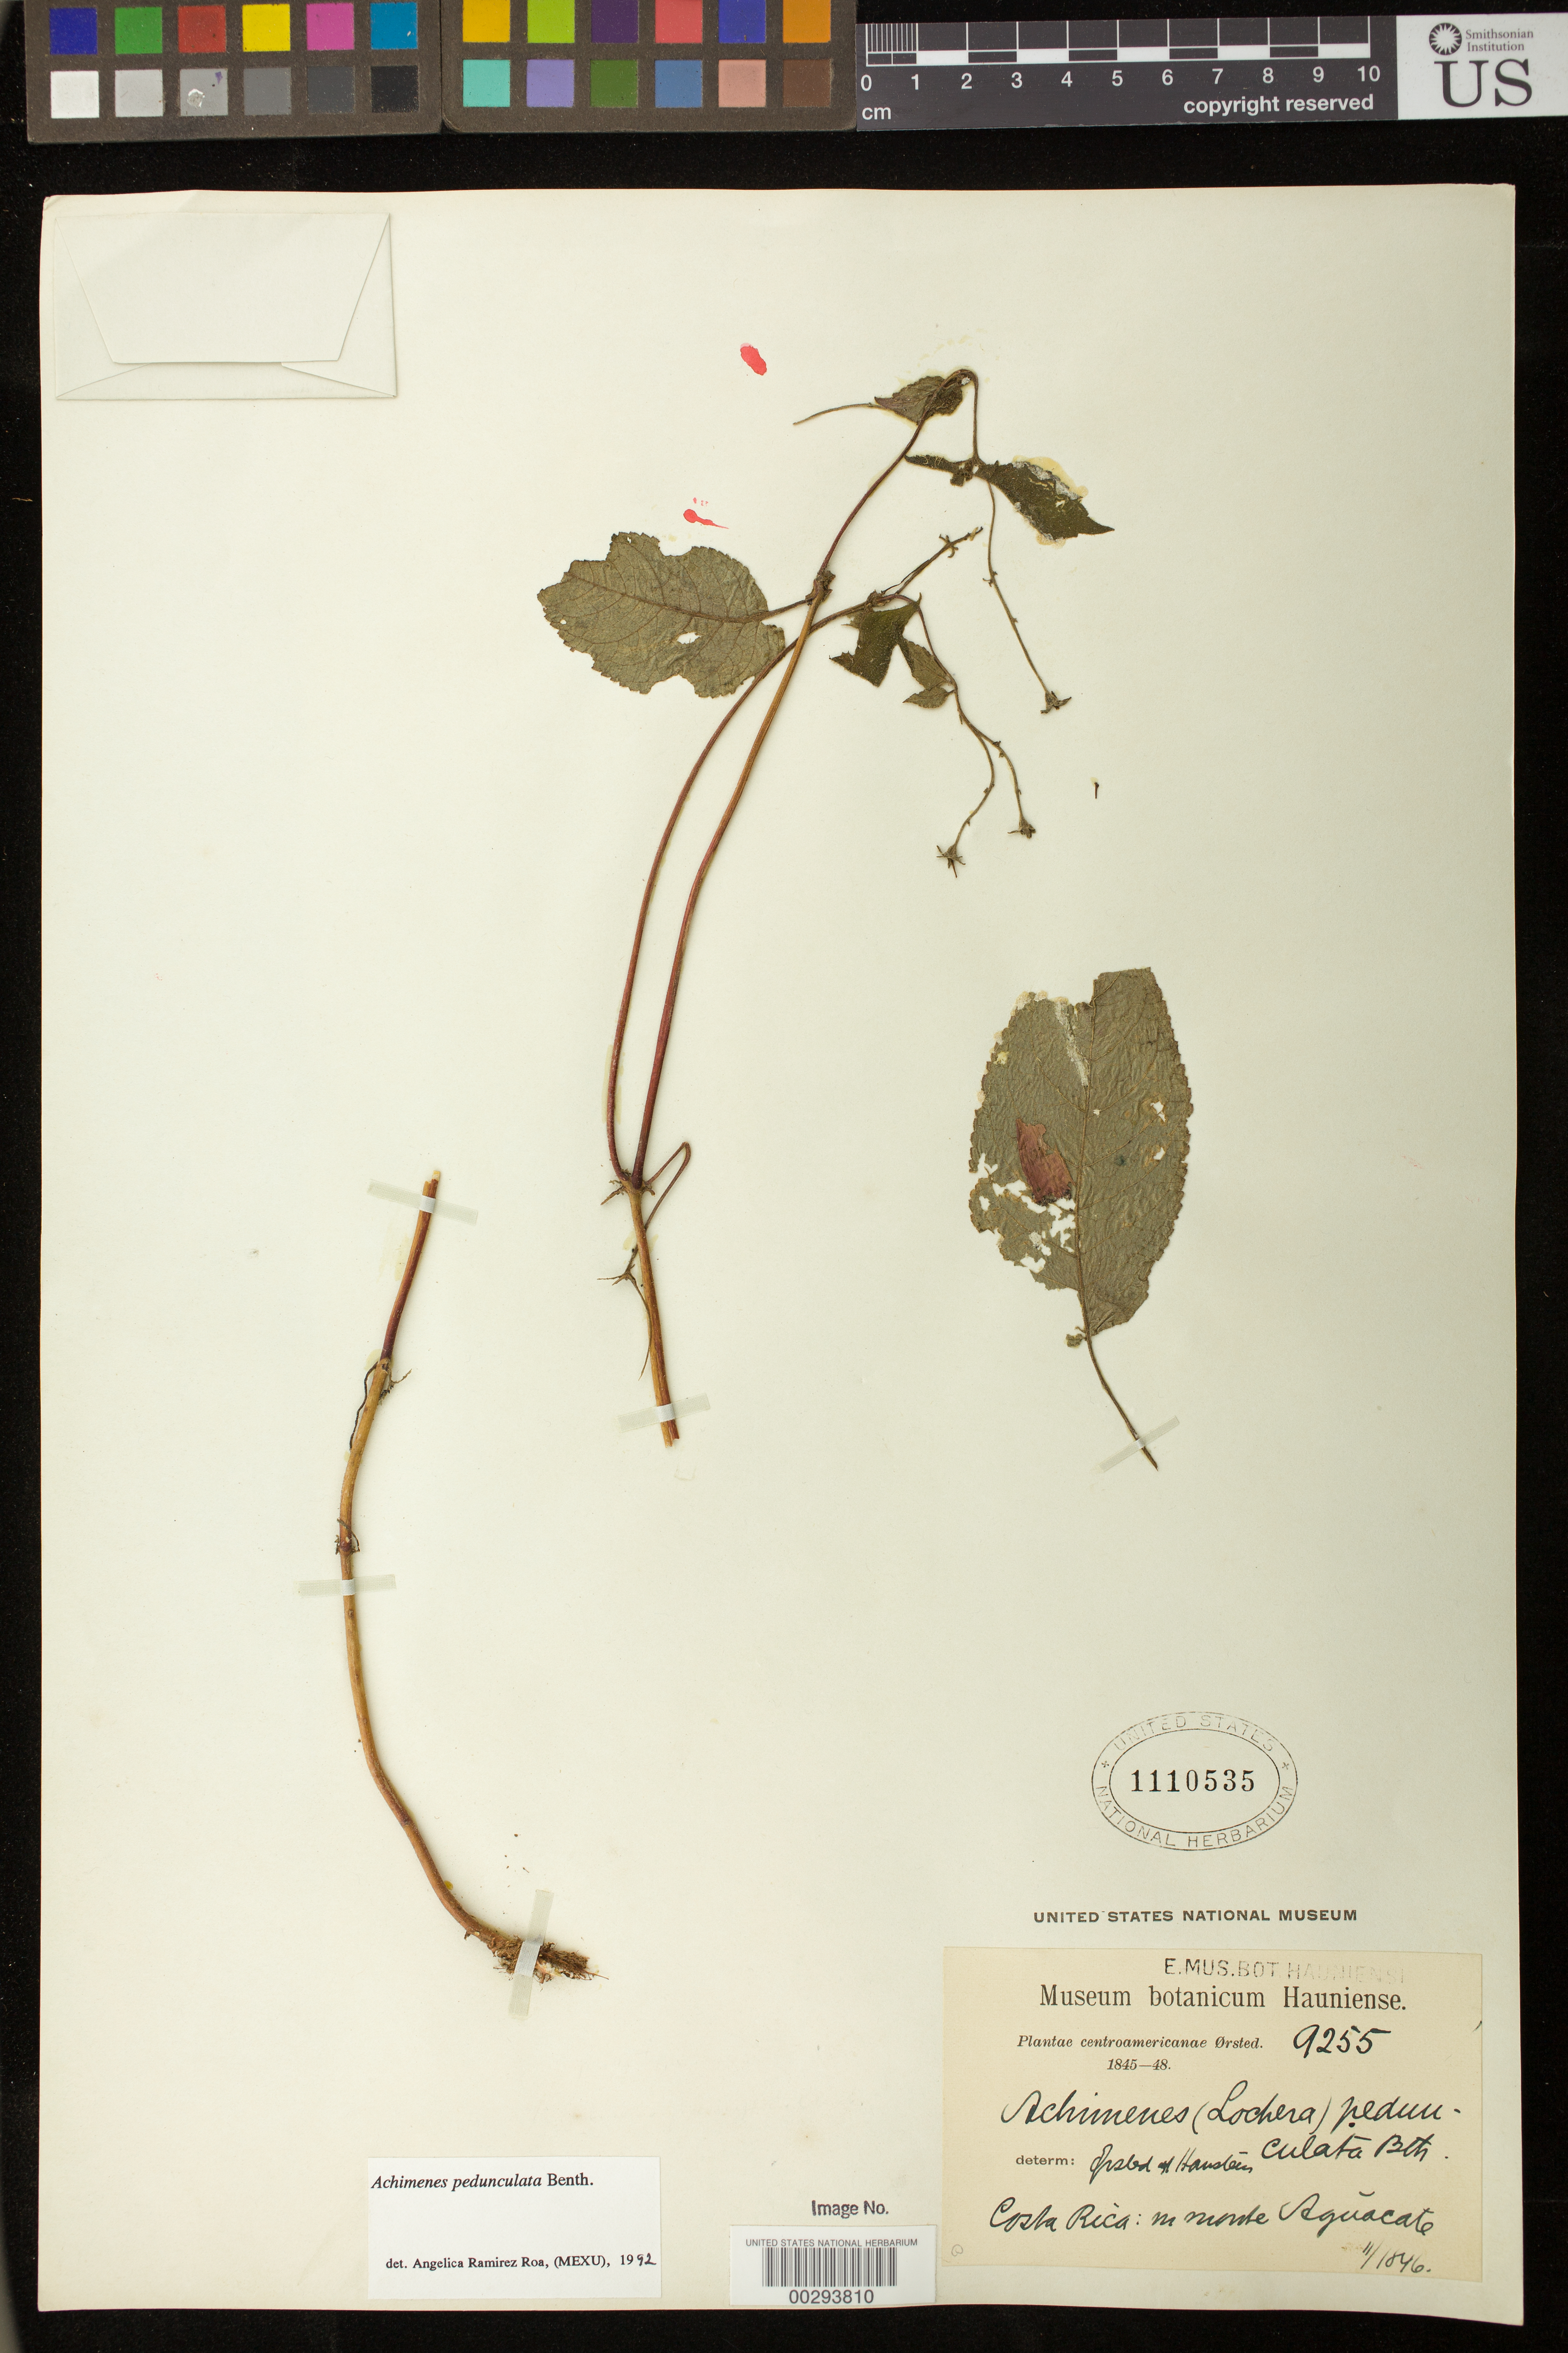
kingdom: Plantae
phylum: Tracheophyta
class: Magnoliopsida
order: Lamiales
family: Gesneriaceae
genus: Achimenes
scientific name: Achimenes pedunculata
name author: Benth.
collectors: A. S. Oersted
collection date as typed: Feb 1846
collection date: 1846-02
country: Costa Rica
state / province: Alajuela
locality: Aguacate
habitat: Forest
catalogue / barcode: US 1110535